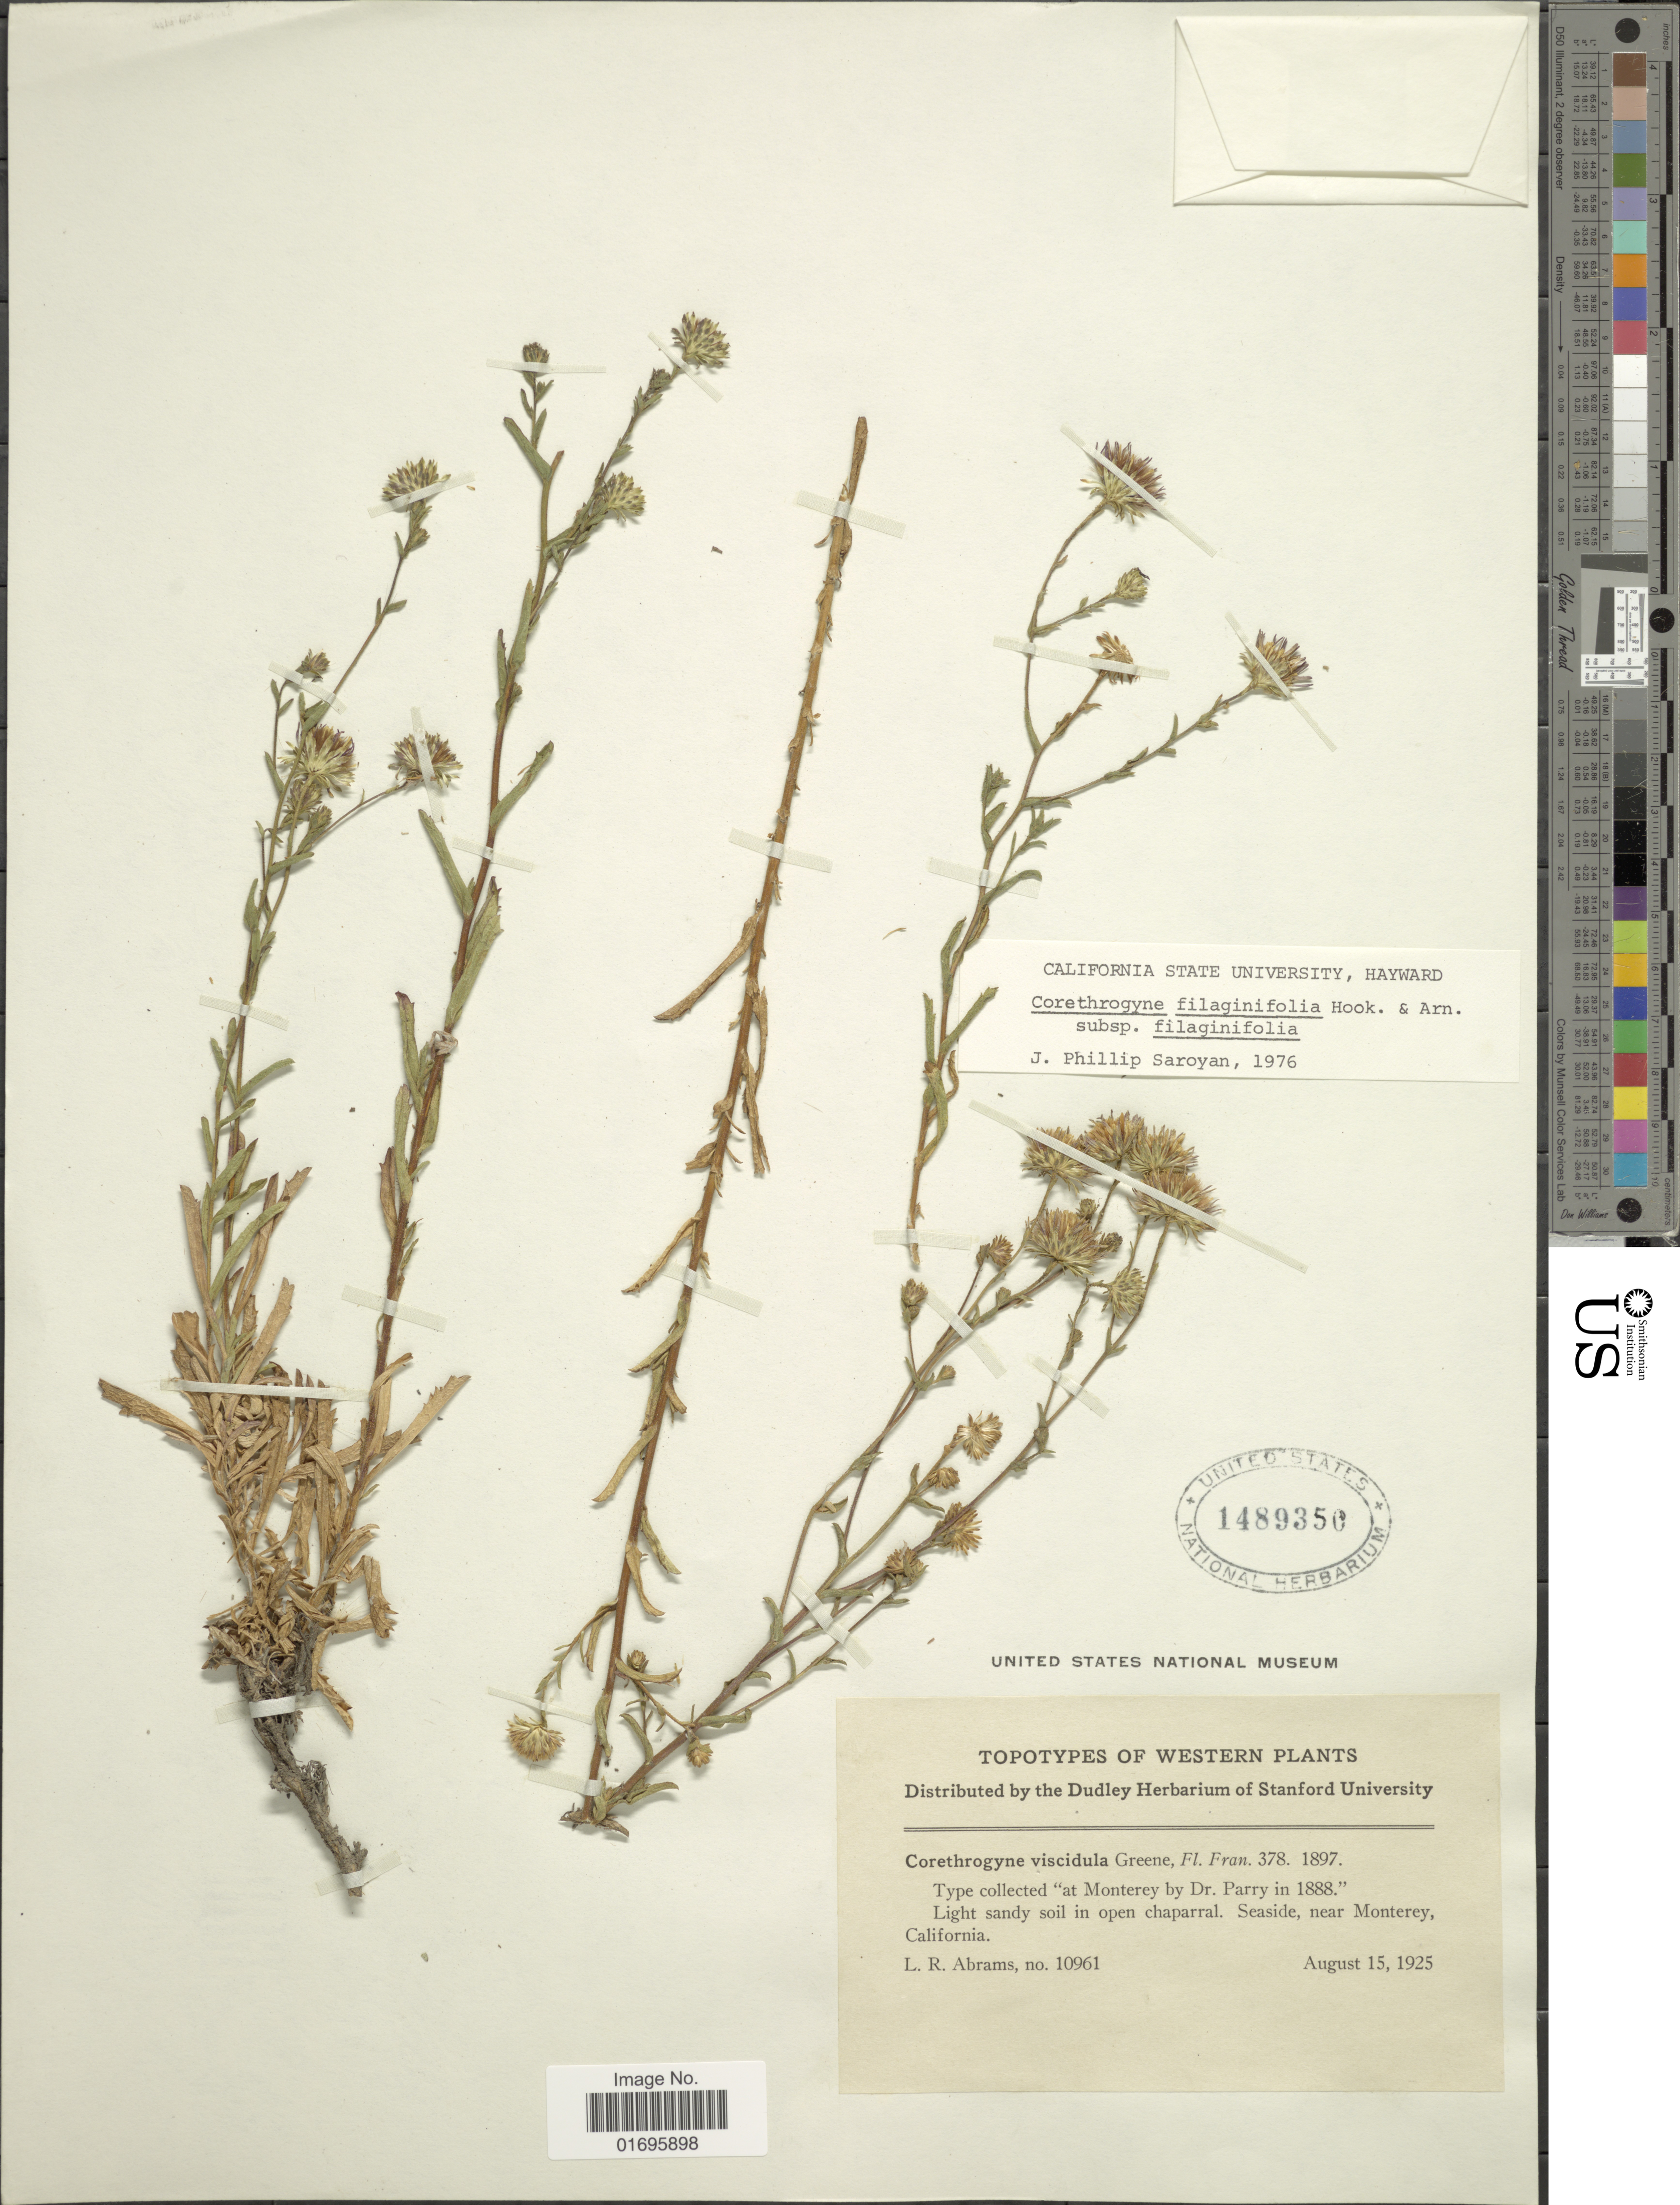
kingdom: Plantae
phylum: Tracheophyta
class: Magnoliopsida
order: Asterales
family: Asteraceae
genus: Corethrogyne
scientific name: Corethrogyne filaginifolia var. filaginifolia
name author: (Hook.) Nutt.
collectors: L. Abrams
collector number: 10961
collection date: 1925-08-15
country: United States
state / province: California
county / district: Monterey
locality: Seaside, near Monterey, California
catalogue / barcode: US 1489350